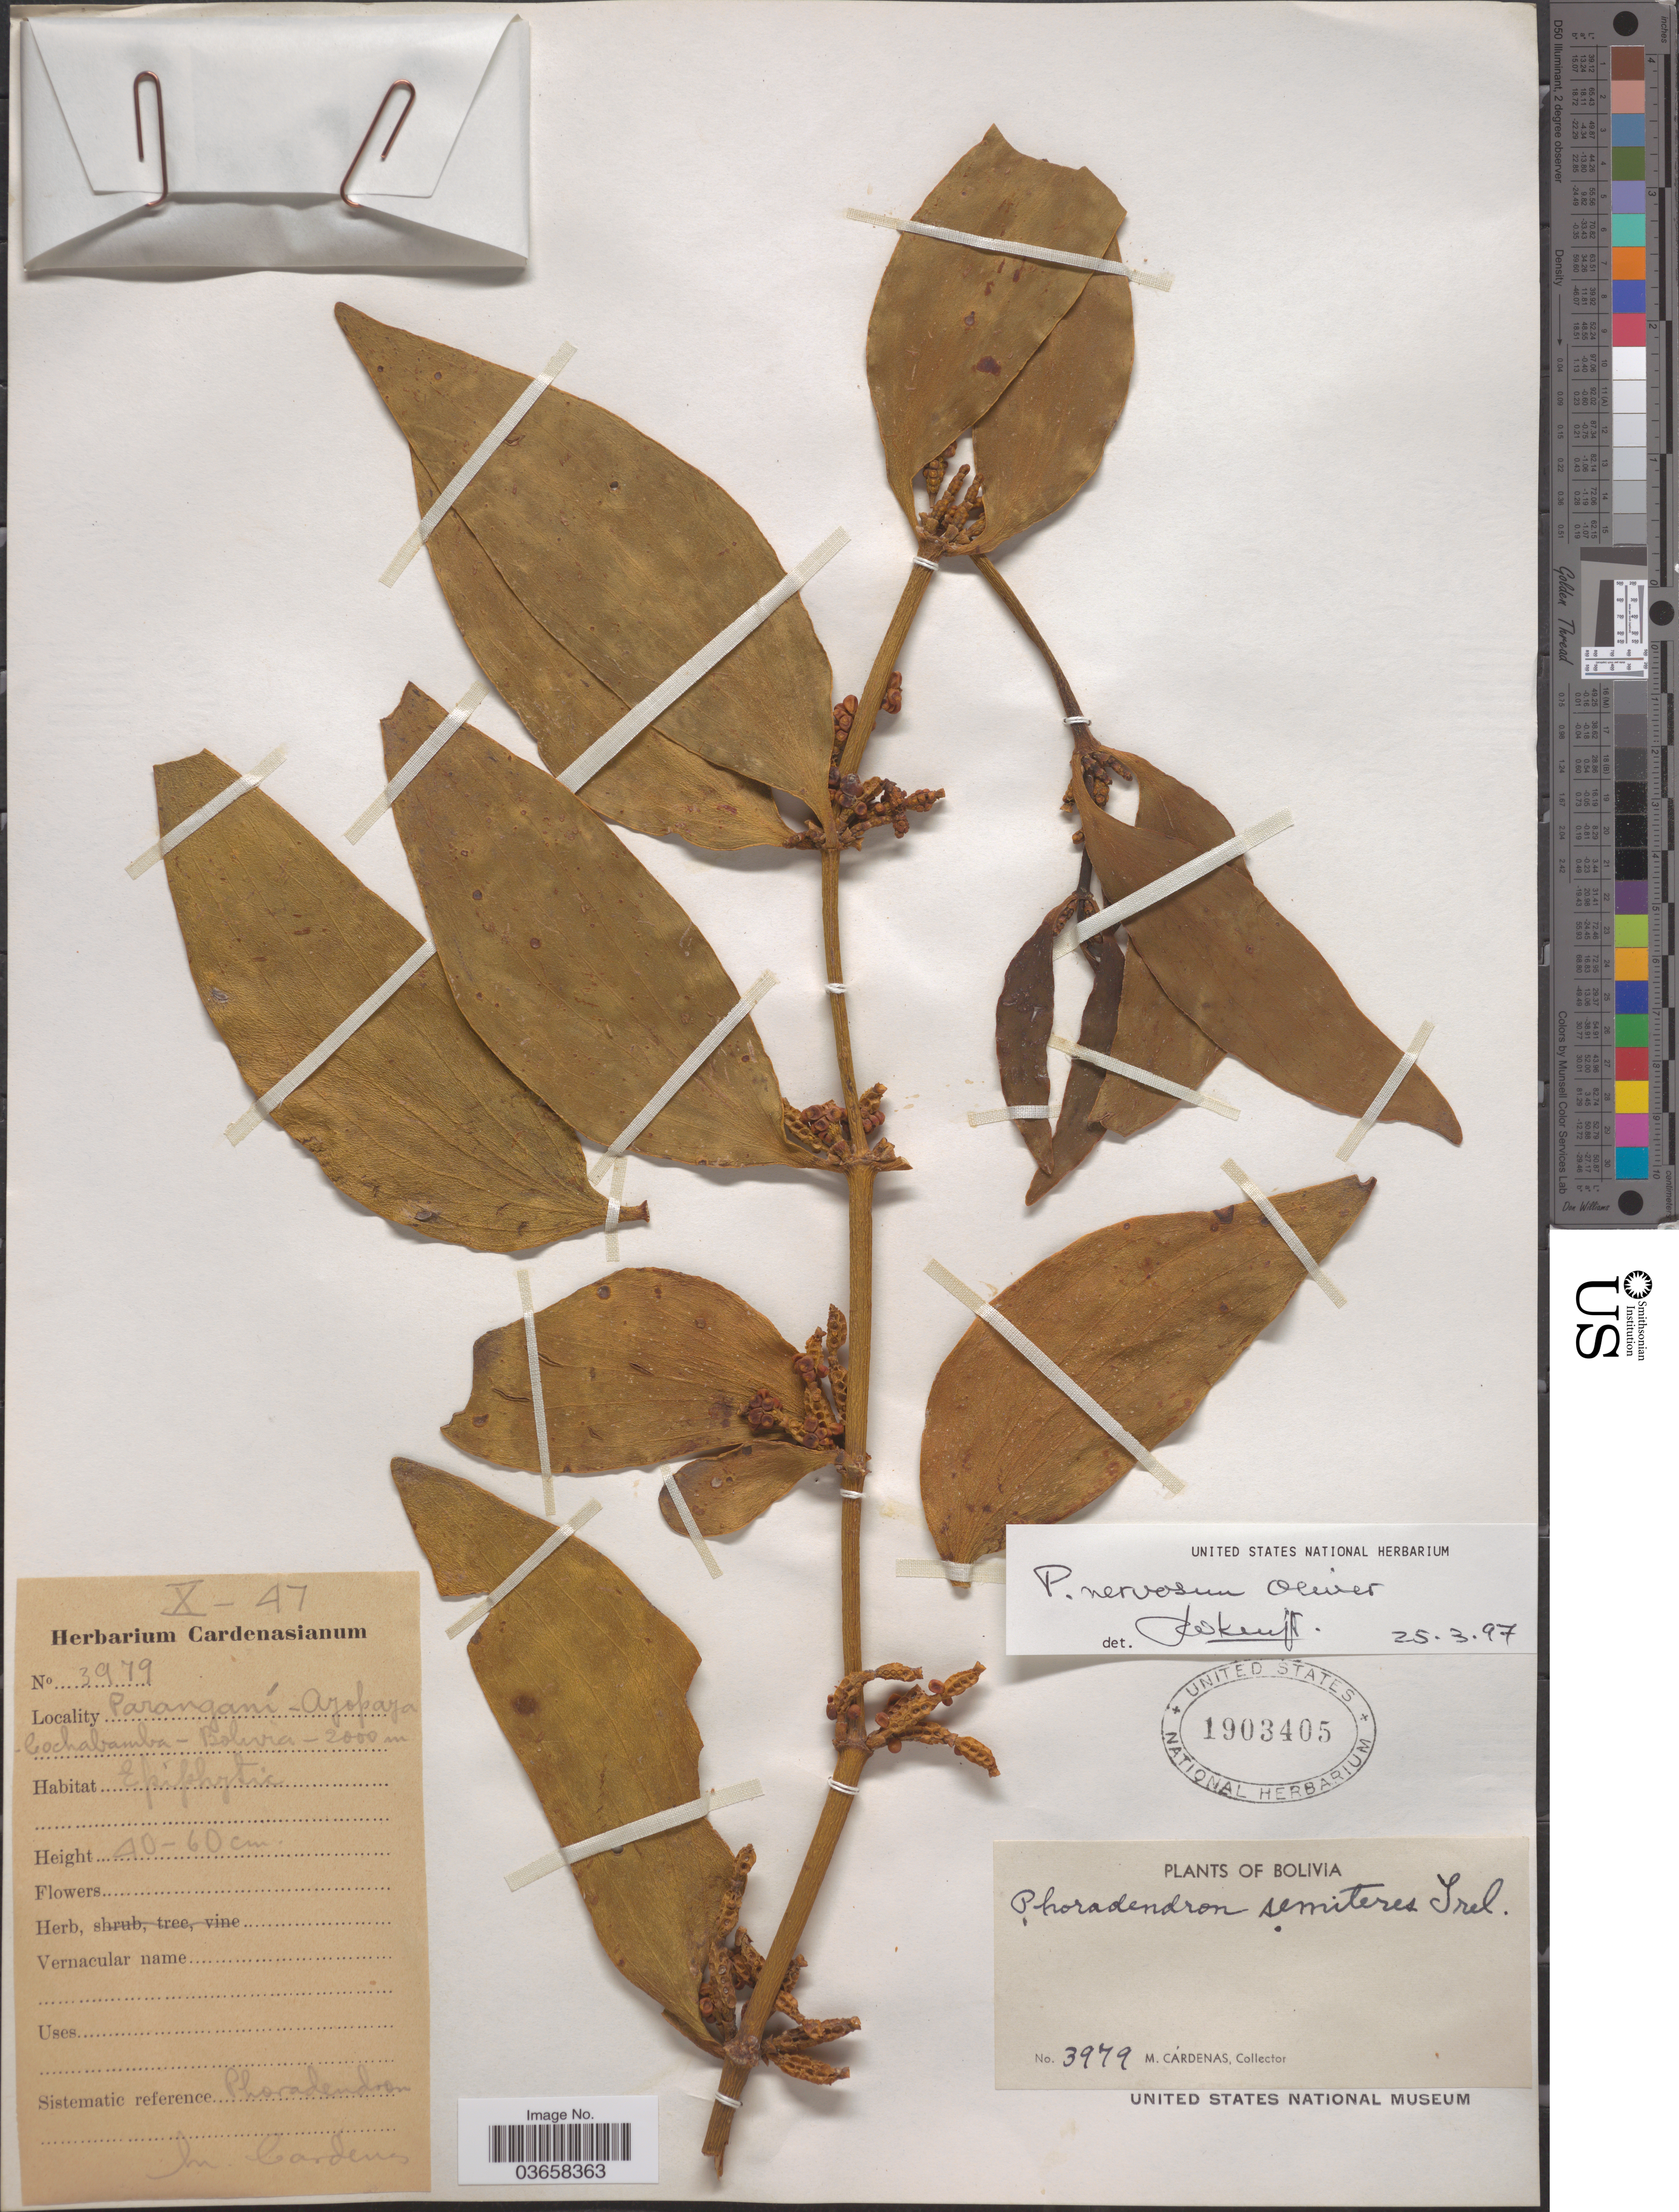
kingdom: Plantae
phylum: Tracheophyta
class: Magnoliopsida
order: Santalales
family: Viscaceae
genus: Phoradendron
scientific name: Phoradendron nervosum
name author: Oliv.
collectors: M. Cárdenas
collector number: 3979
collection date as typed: Transcribed d/m/y: /10/47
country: Bolivia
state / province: Cochabamba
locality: Paranganí - Ayopaya.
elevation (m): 2000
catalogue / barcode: US 1903405